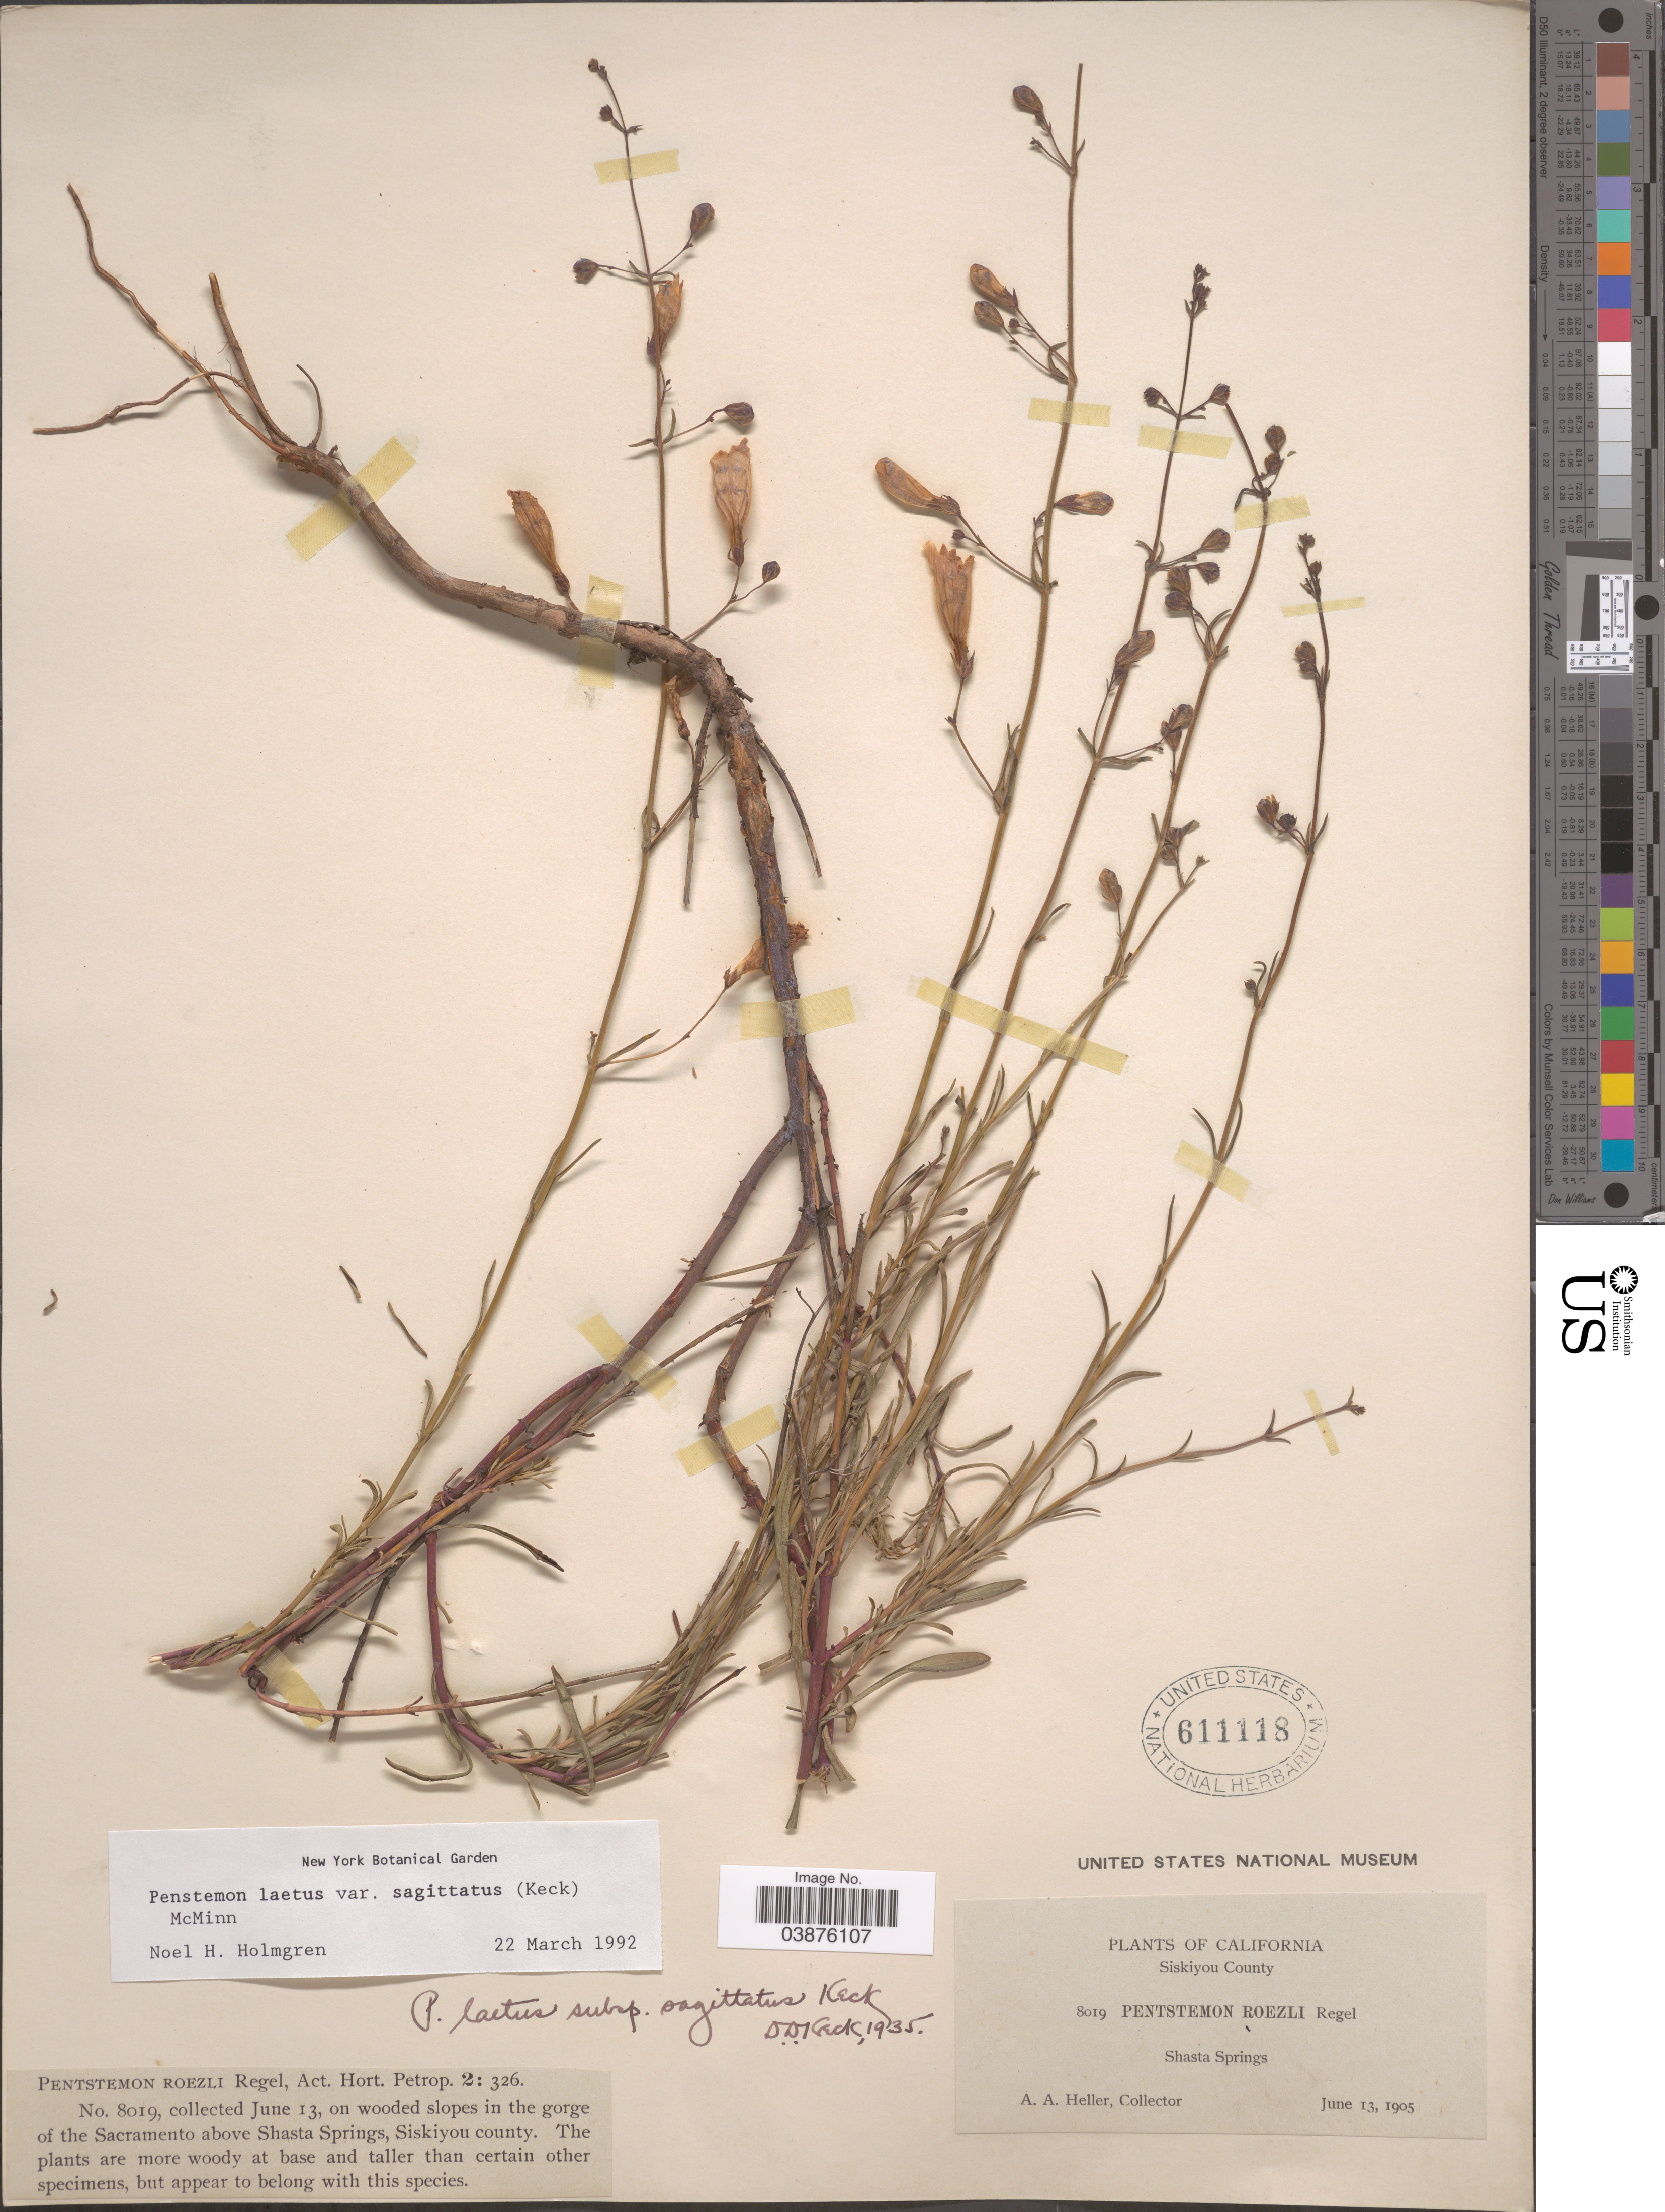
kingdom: Plantae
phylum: Tracheophyta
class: Magnoliopsida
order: Lamiales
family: Plantaginaceae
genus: Penstemon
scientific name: Penstemon laetus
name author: A. Gray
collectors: A. A. Heller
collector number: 8019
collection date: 1905-06-13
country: United States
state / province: California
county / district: Siskiyou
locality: Siskiyou County. Shasta Springs.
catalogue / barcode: US 611118